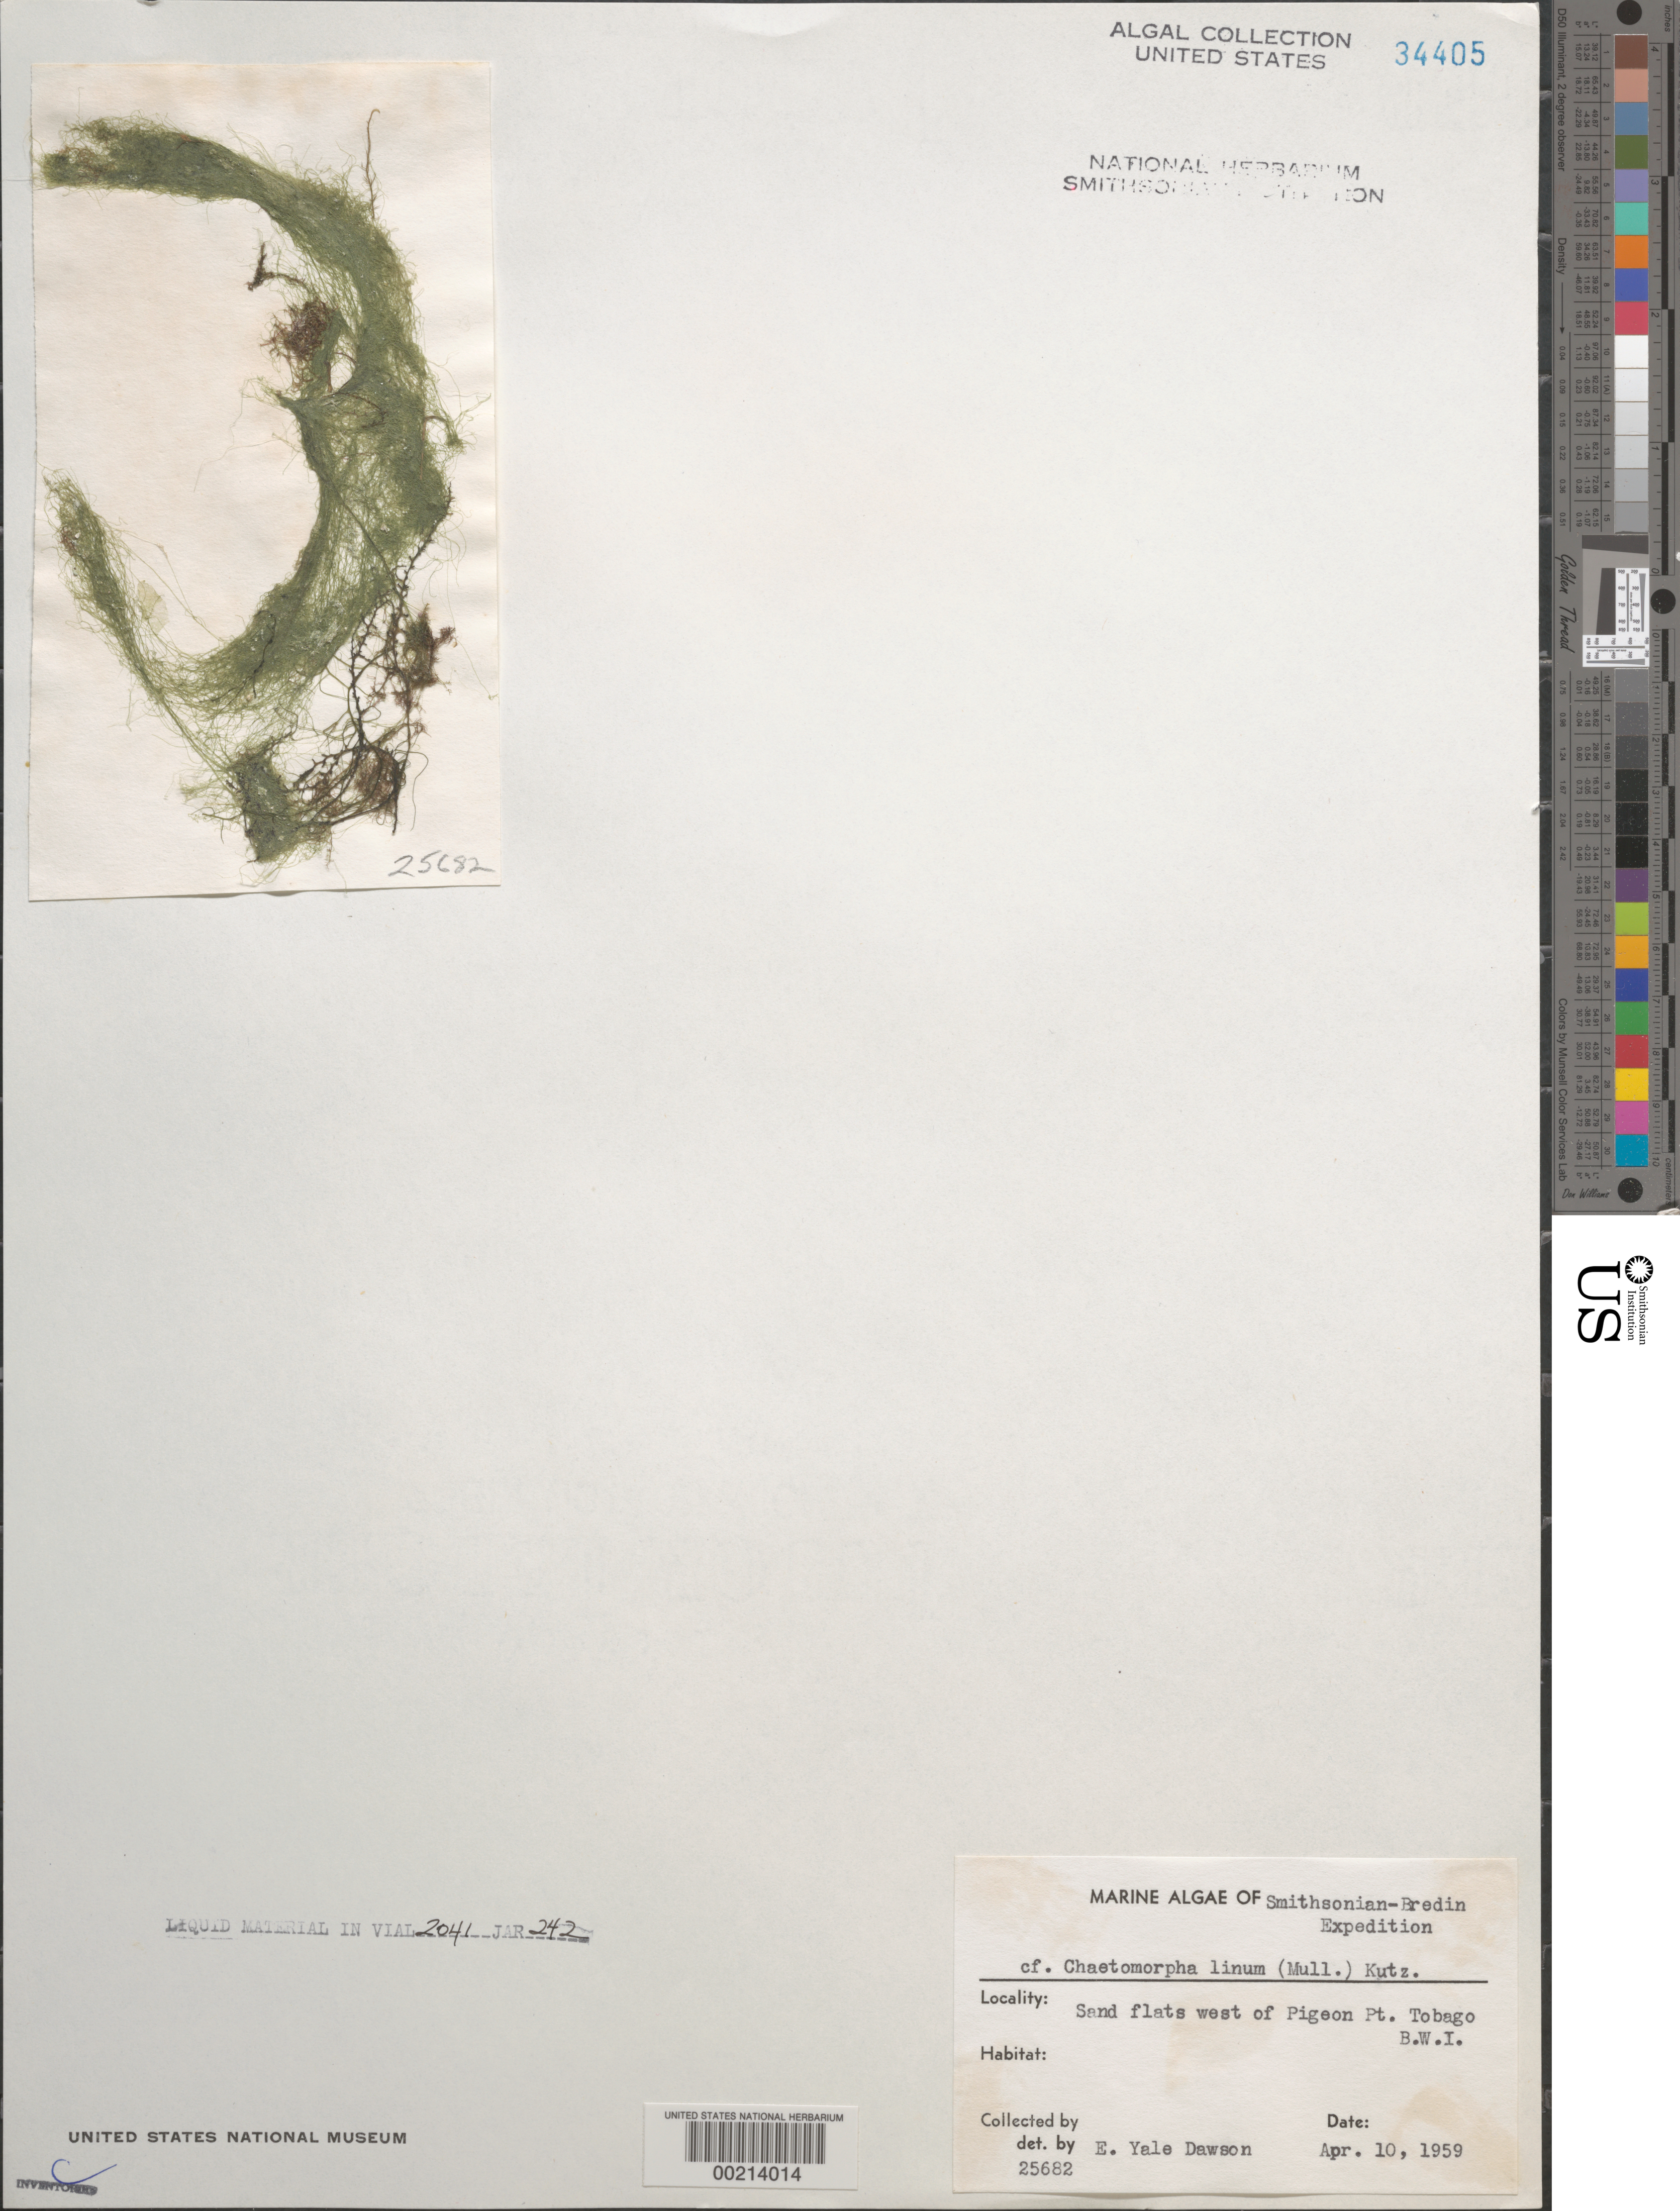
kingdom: Plantae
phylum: Chlorophyta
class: Ulvophyceae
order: Cladophorales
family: Cladophoraceae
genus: Chaetomorpha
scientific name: Chaetomorpha linum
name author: (O.F. Muell.) Kütz.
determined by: Dawson, E. Y.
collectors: E. Y. Dawson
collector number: EYD 25682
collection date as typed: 10 Apr 1959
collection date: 1959-04-10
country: Trinidad and Tobago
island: Tobago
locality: West of Pigeon Point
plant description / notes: Smithsonian-Bredin Expedition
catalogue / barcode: US 34405